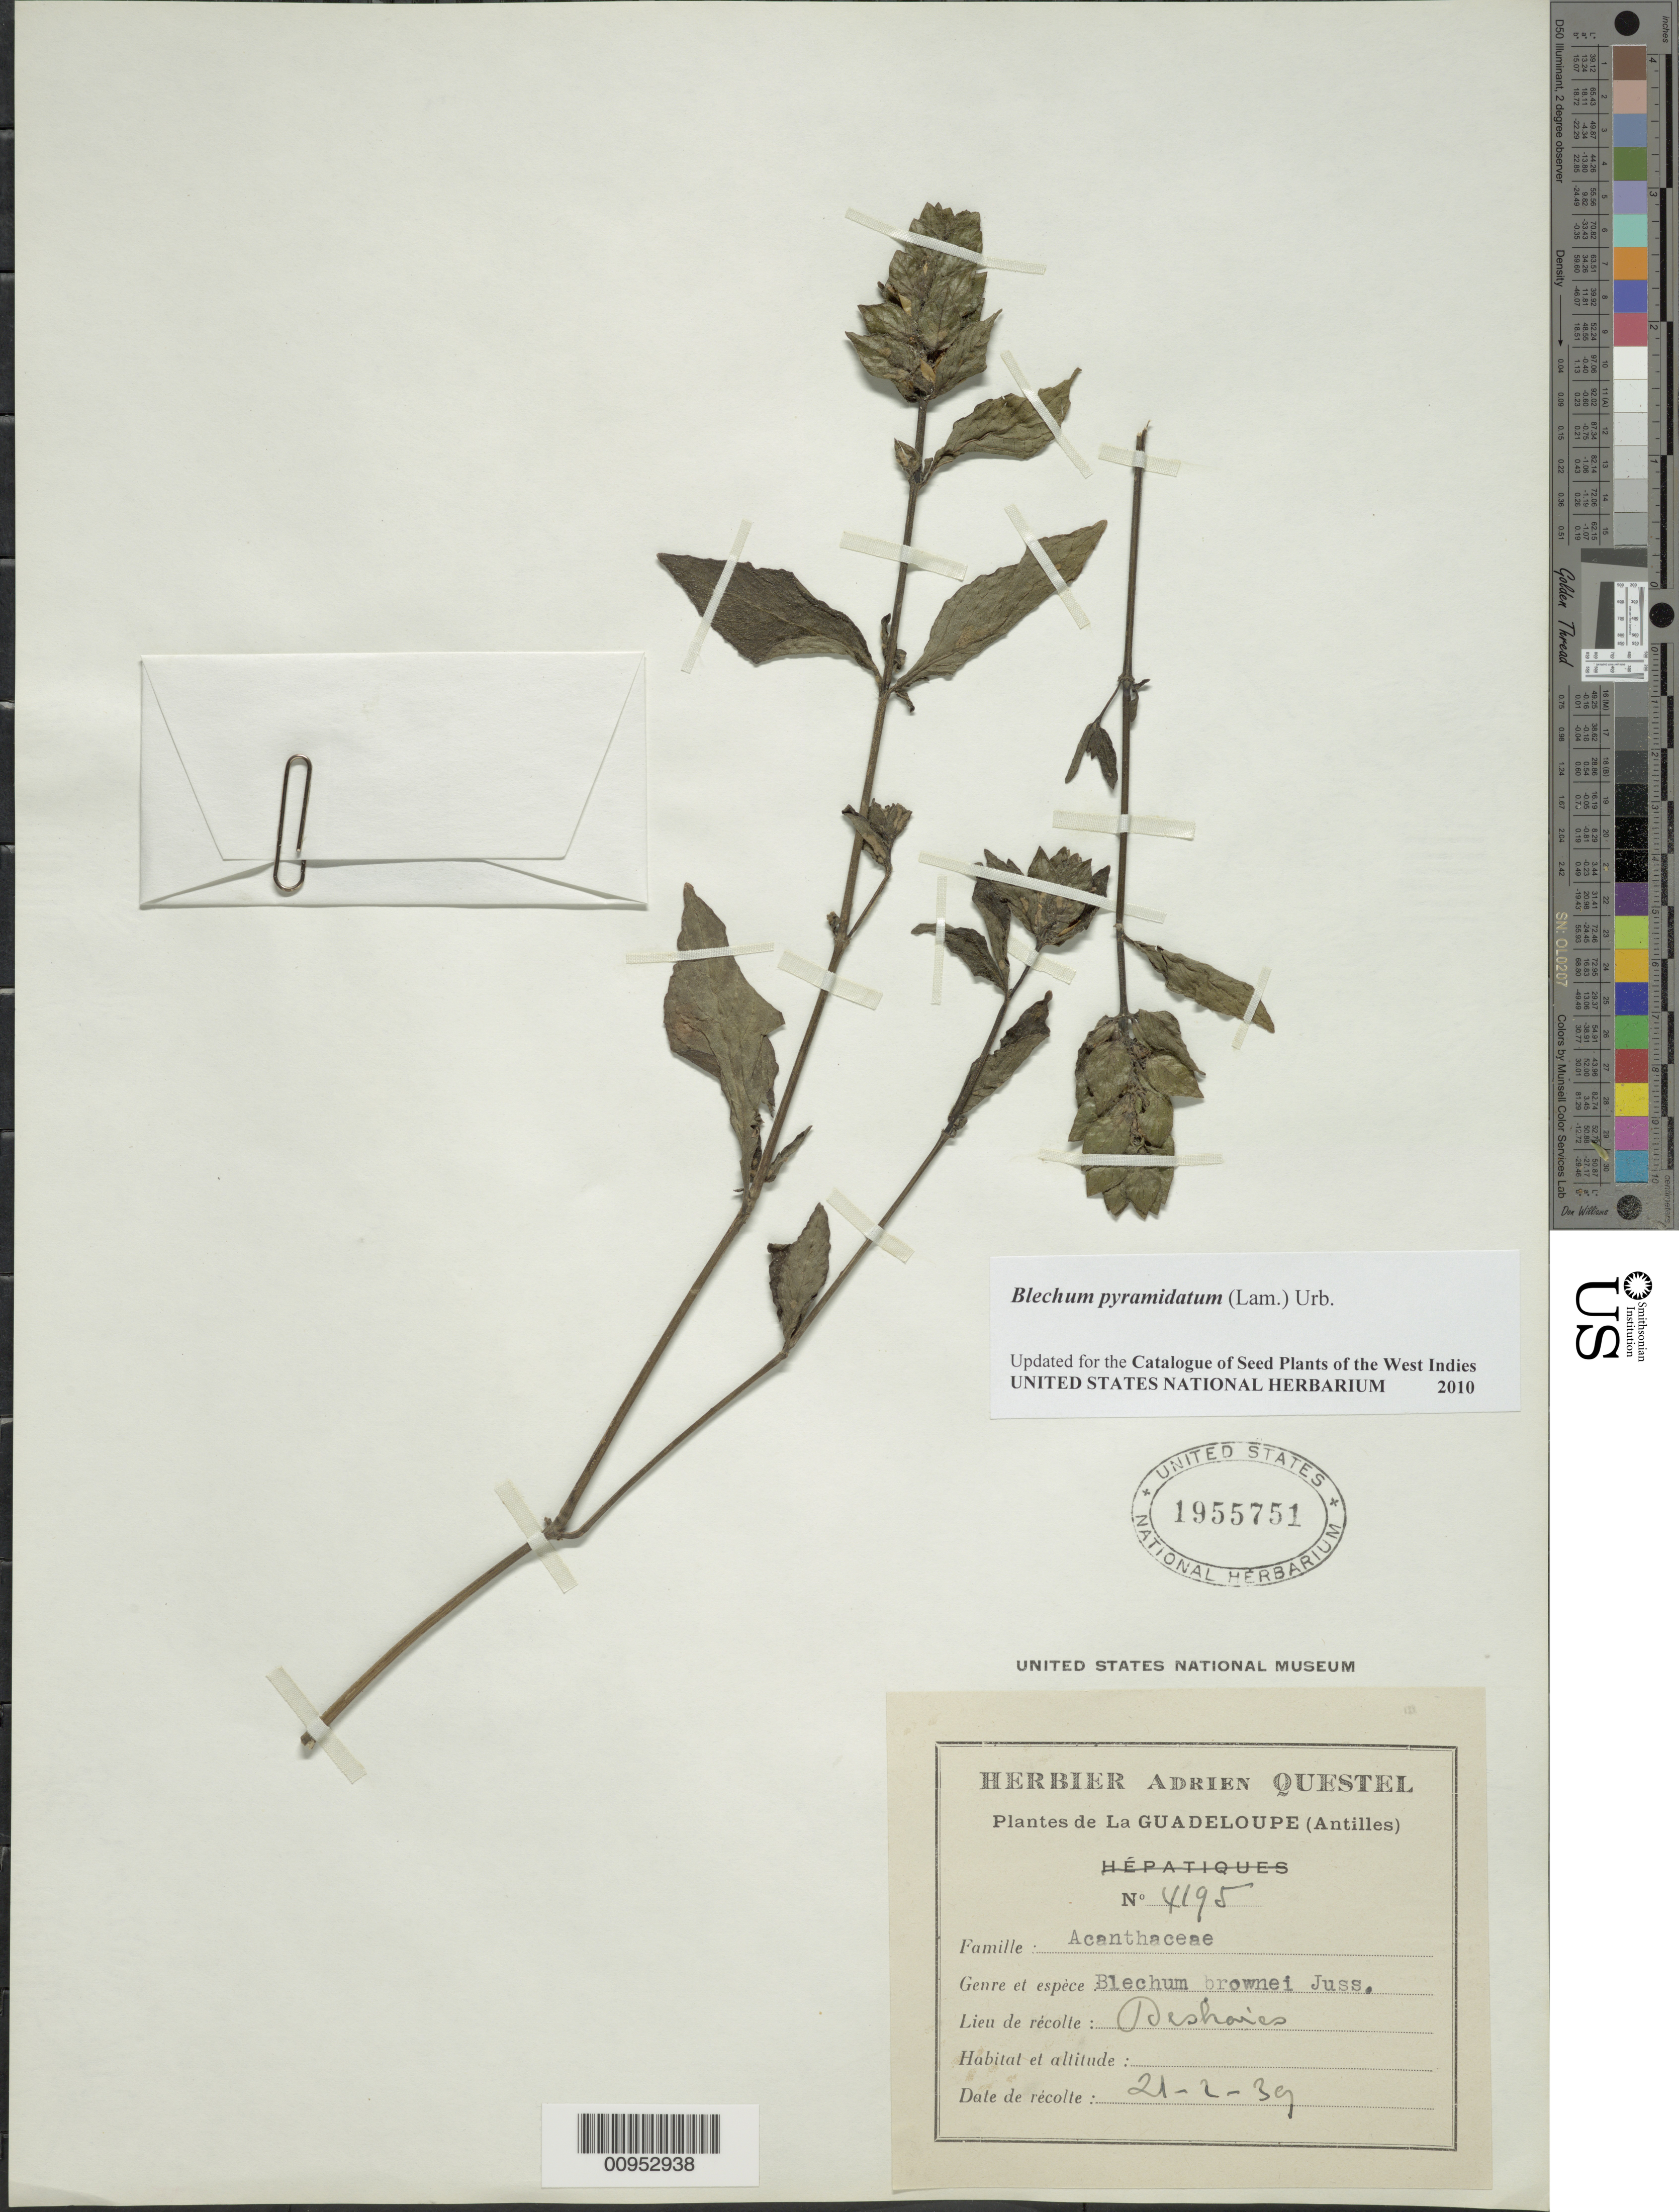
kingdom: Plantae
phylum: Tracheophyta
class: Magnoliopsida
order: Lamiales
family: Acanthaceae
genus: Blechum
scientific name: Blechum pyramidatum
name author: (Lam.) Urb.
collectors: A. Questel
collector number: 4195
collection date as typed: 21 Feb 1929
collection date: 1929-02-21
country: Guadeloupe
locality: Peshaires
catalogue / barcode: US 1955751